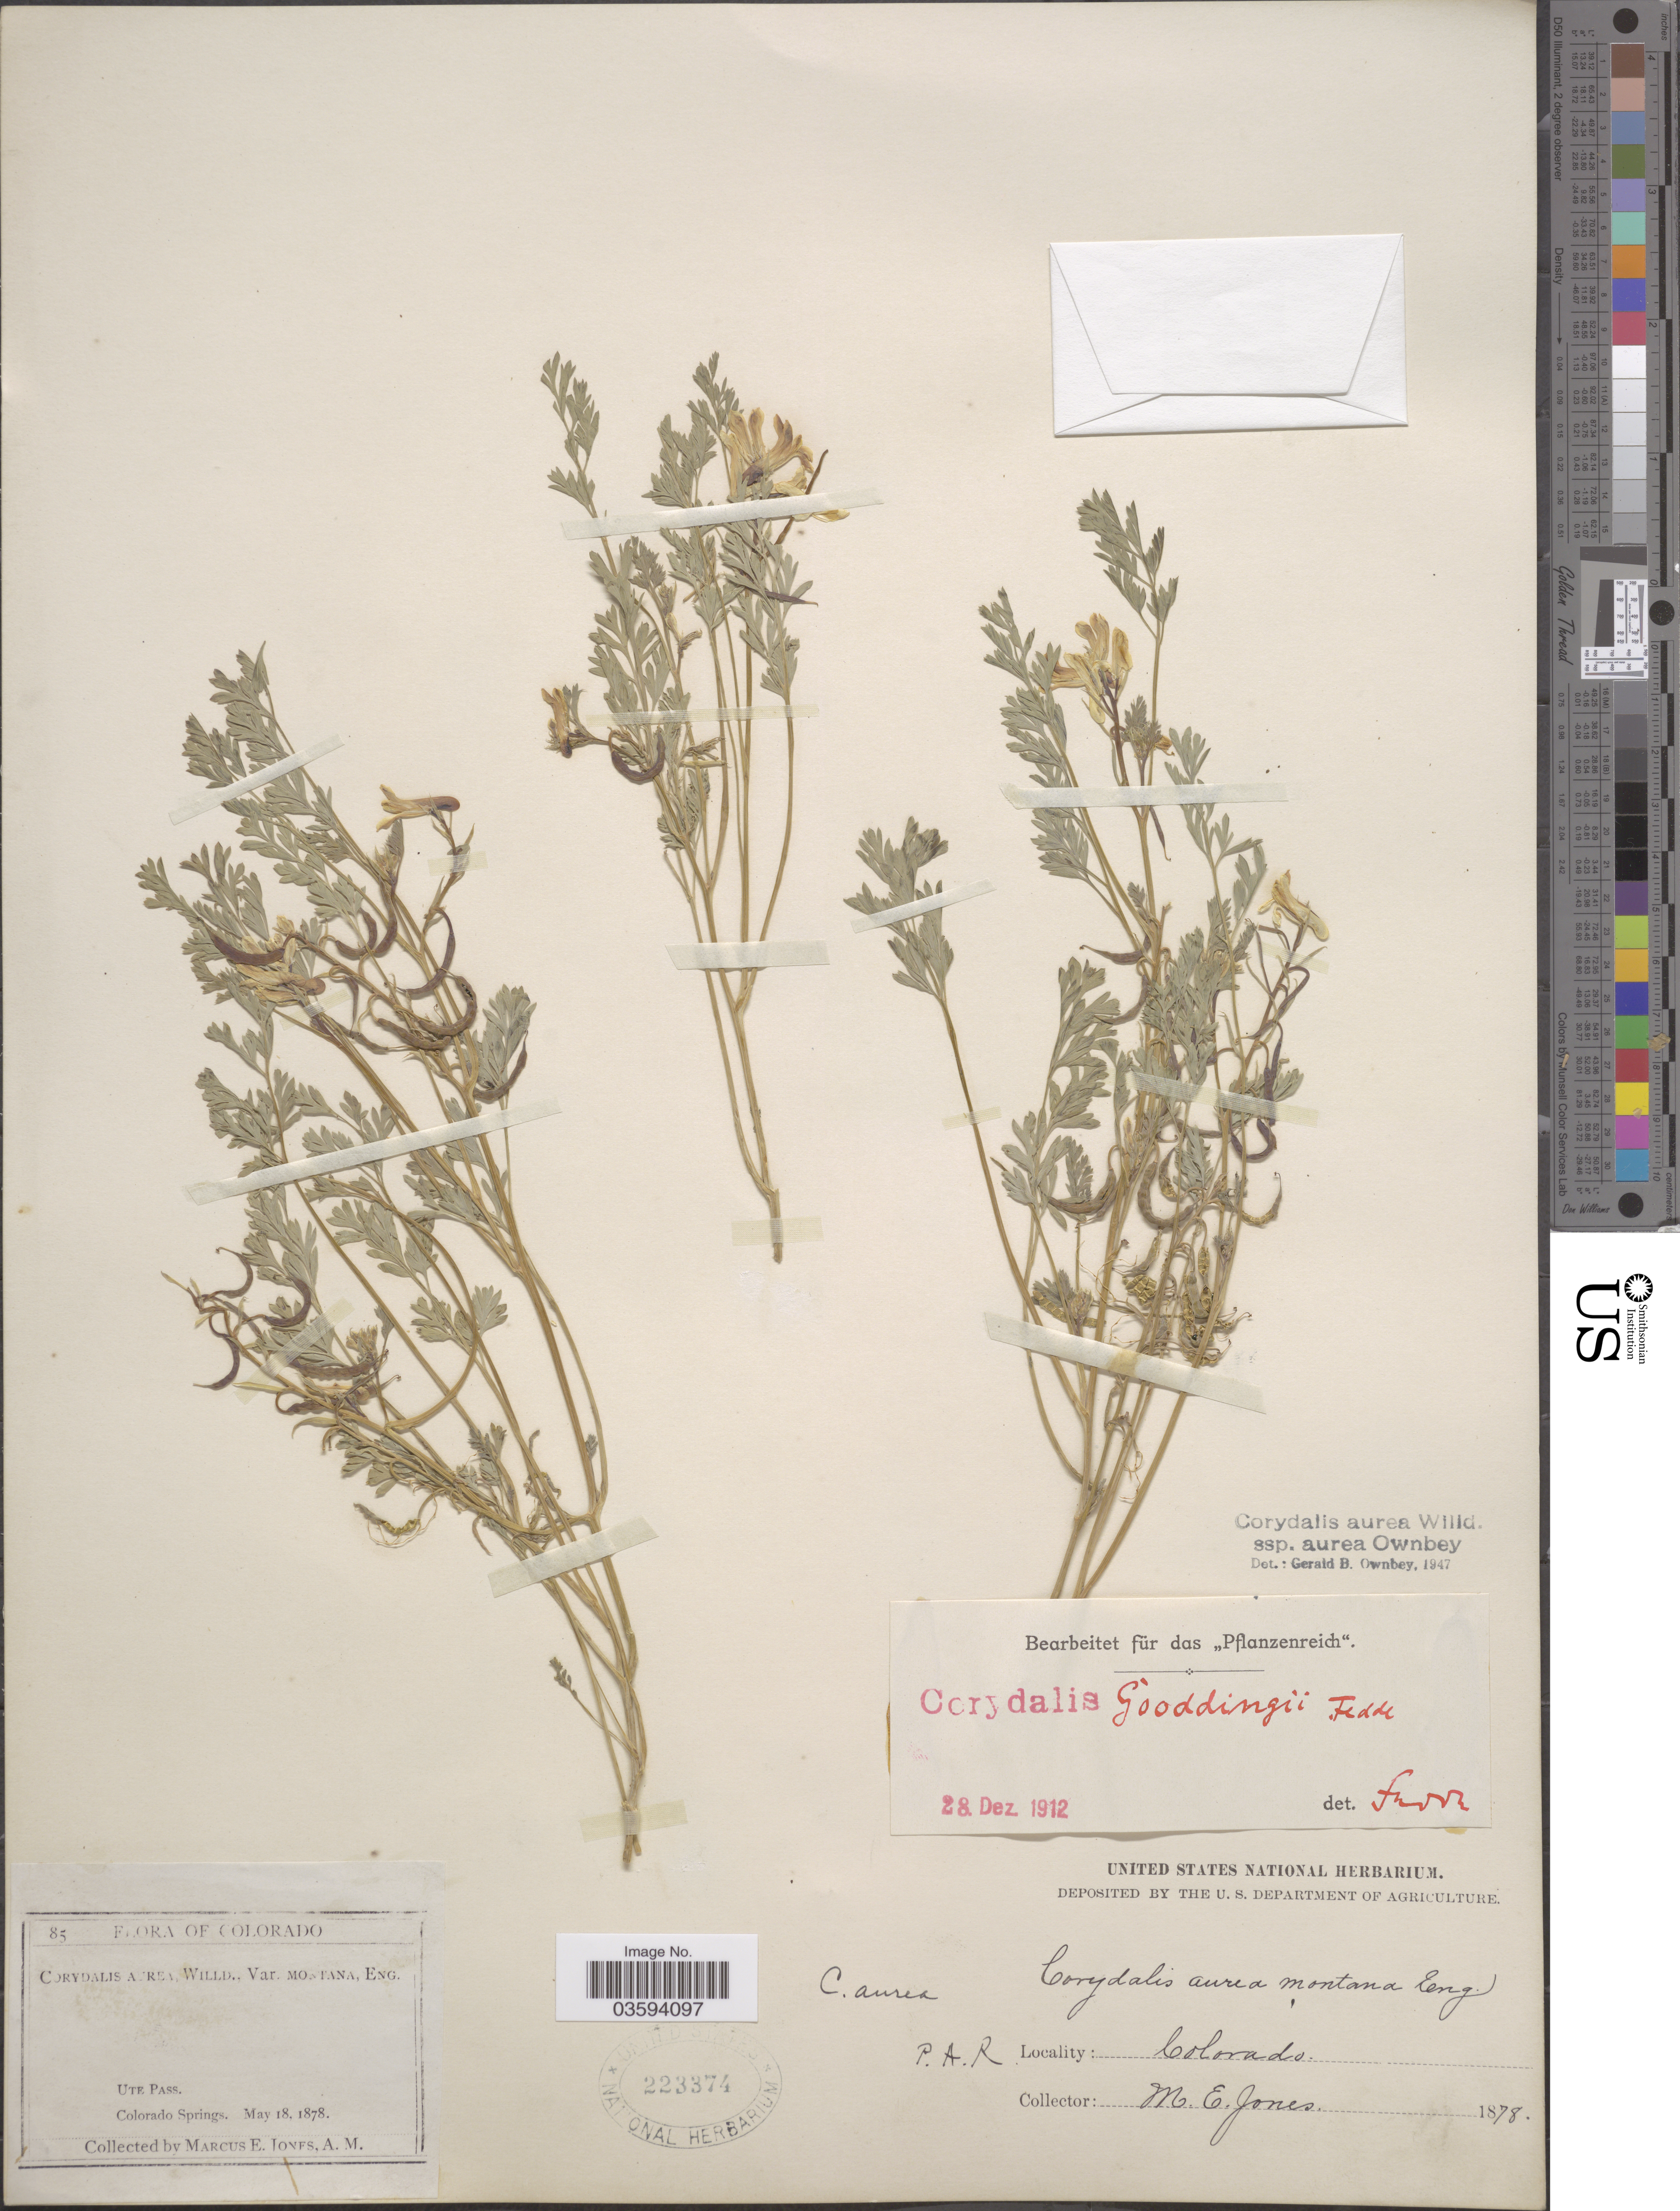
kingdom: Plantae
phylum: Tracheophyta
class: Magnoliopsida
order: Ranunculales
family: Papaveraceae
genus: Corydalis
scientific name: Corydalis aurea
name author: Willd.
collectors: M. E. Jones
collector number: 85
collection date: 1878-05-18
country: United States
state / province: Colorado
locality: Ute Pass, Colorado Springs.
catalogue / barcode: US 223374